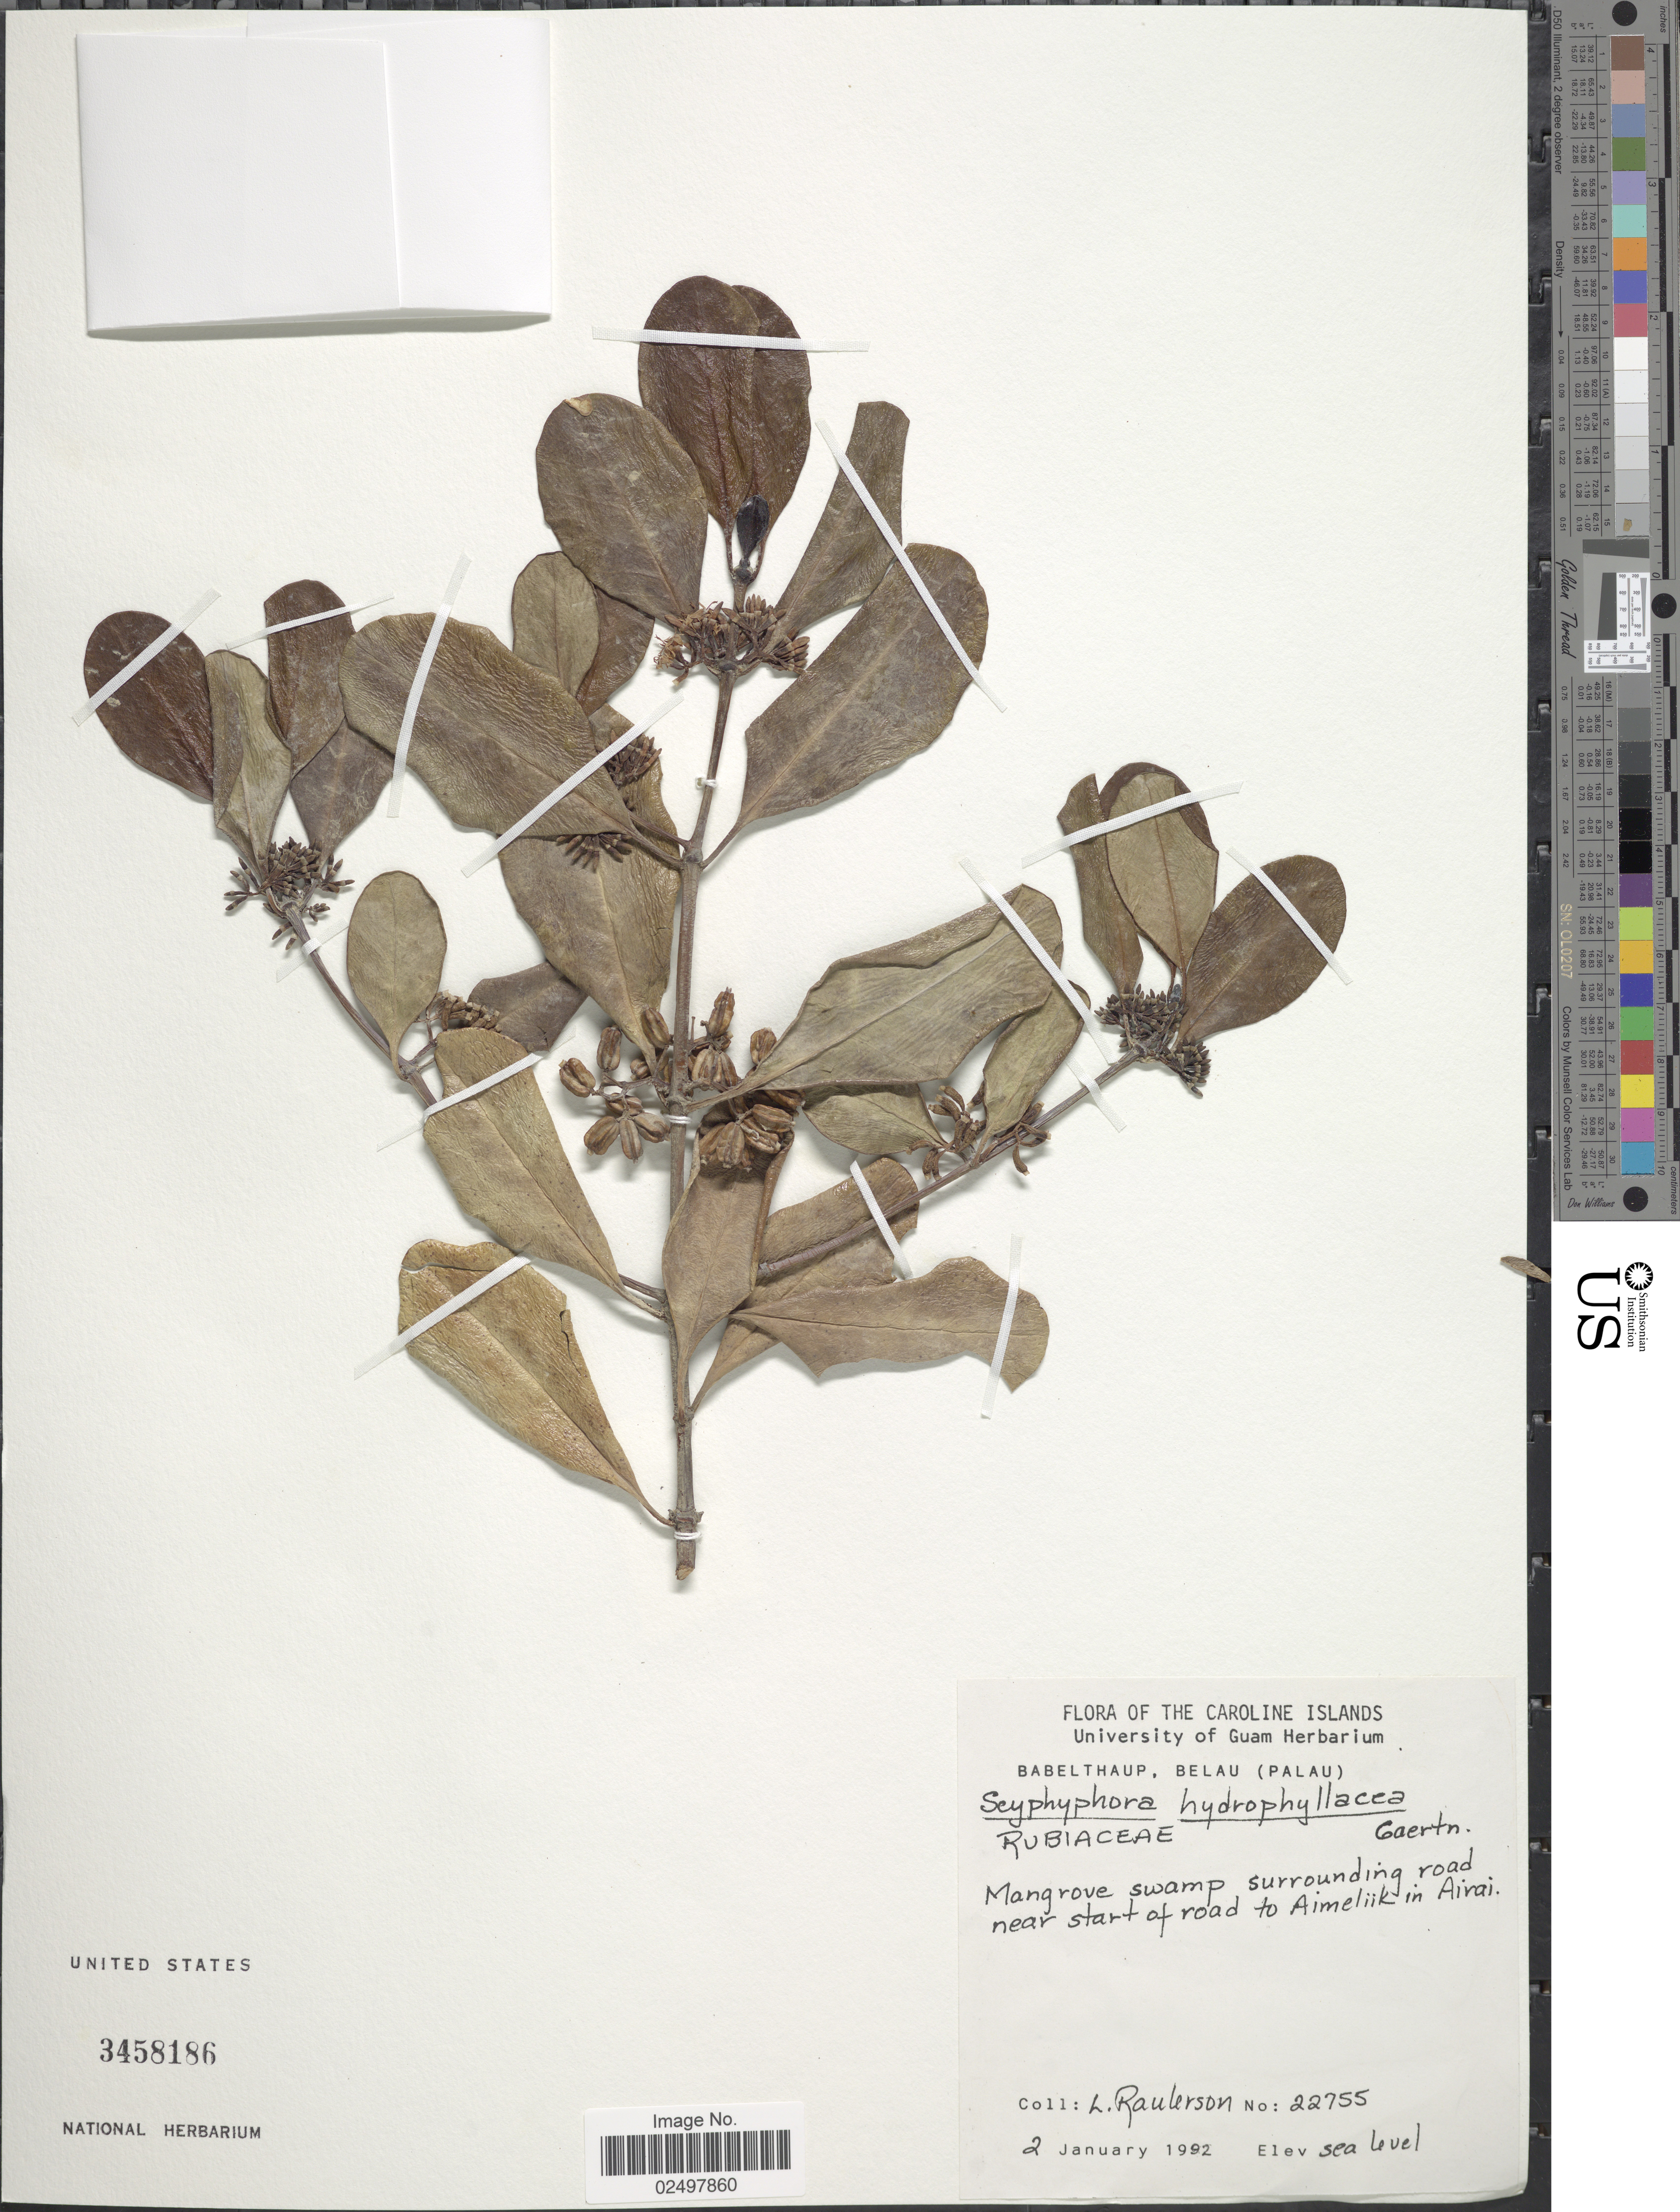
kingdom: Plantae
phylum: Tracheophyta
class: Magnoliopsida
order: Gentianales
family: Rubiaceae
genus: Scyphiphora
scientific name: Scyphiphora hydrophyllacea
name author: Gaertn.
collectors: L. Raulerson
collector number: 22755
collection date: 1992-01-02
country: Palau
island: Babeldaob [Babelthuap]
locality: Babelthaup, Belau (Palau), mangrove swamp surrounding road, near start of road to Aimeliik in Airai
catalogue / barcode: US 3458186